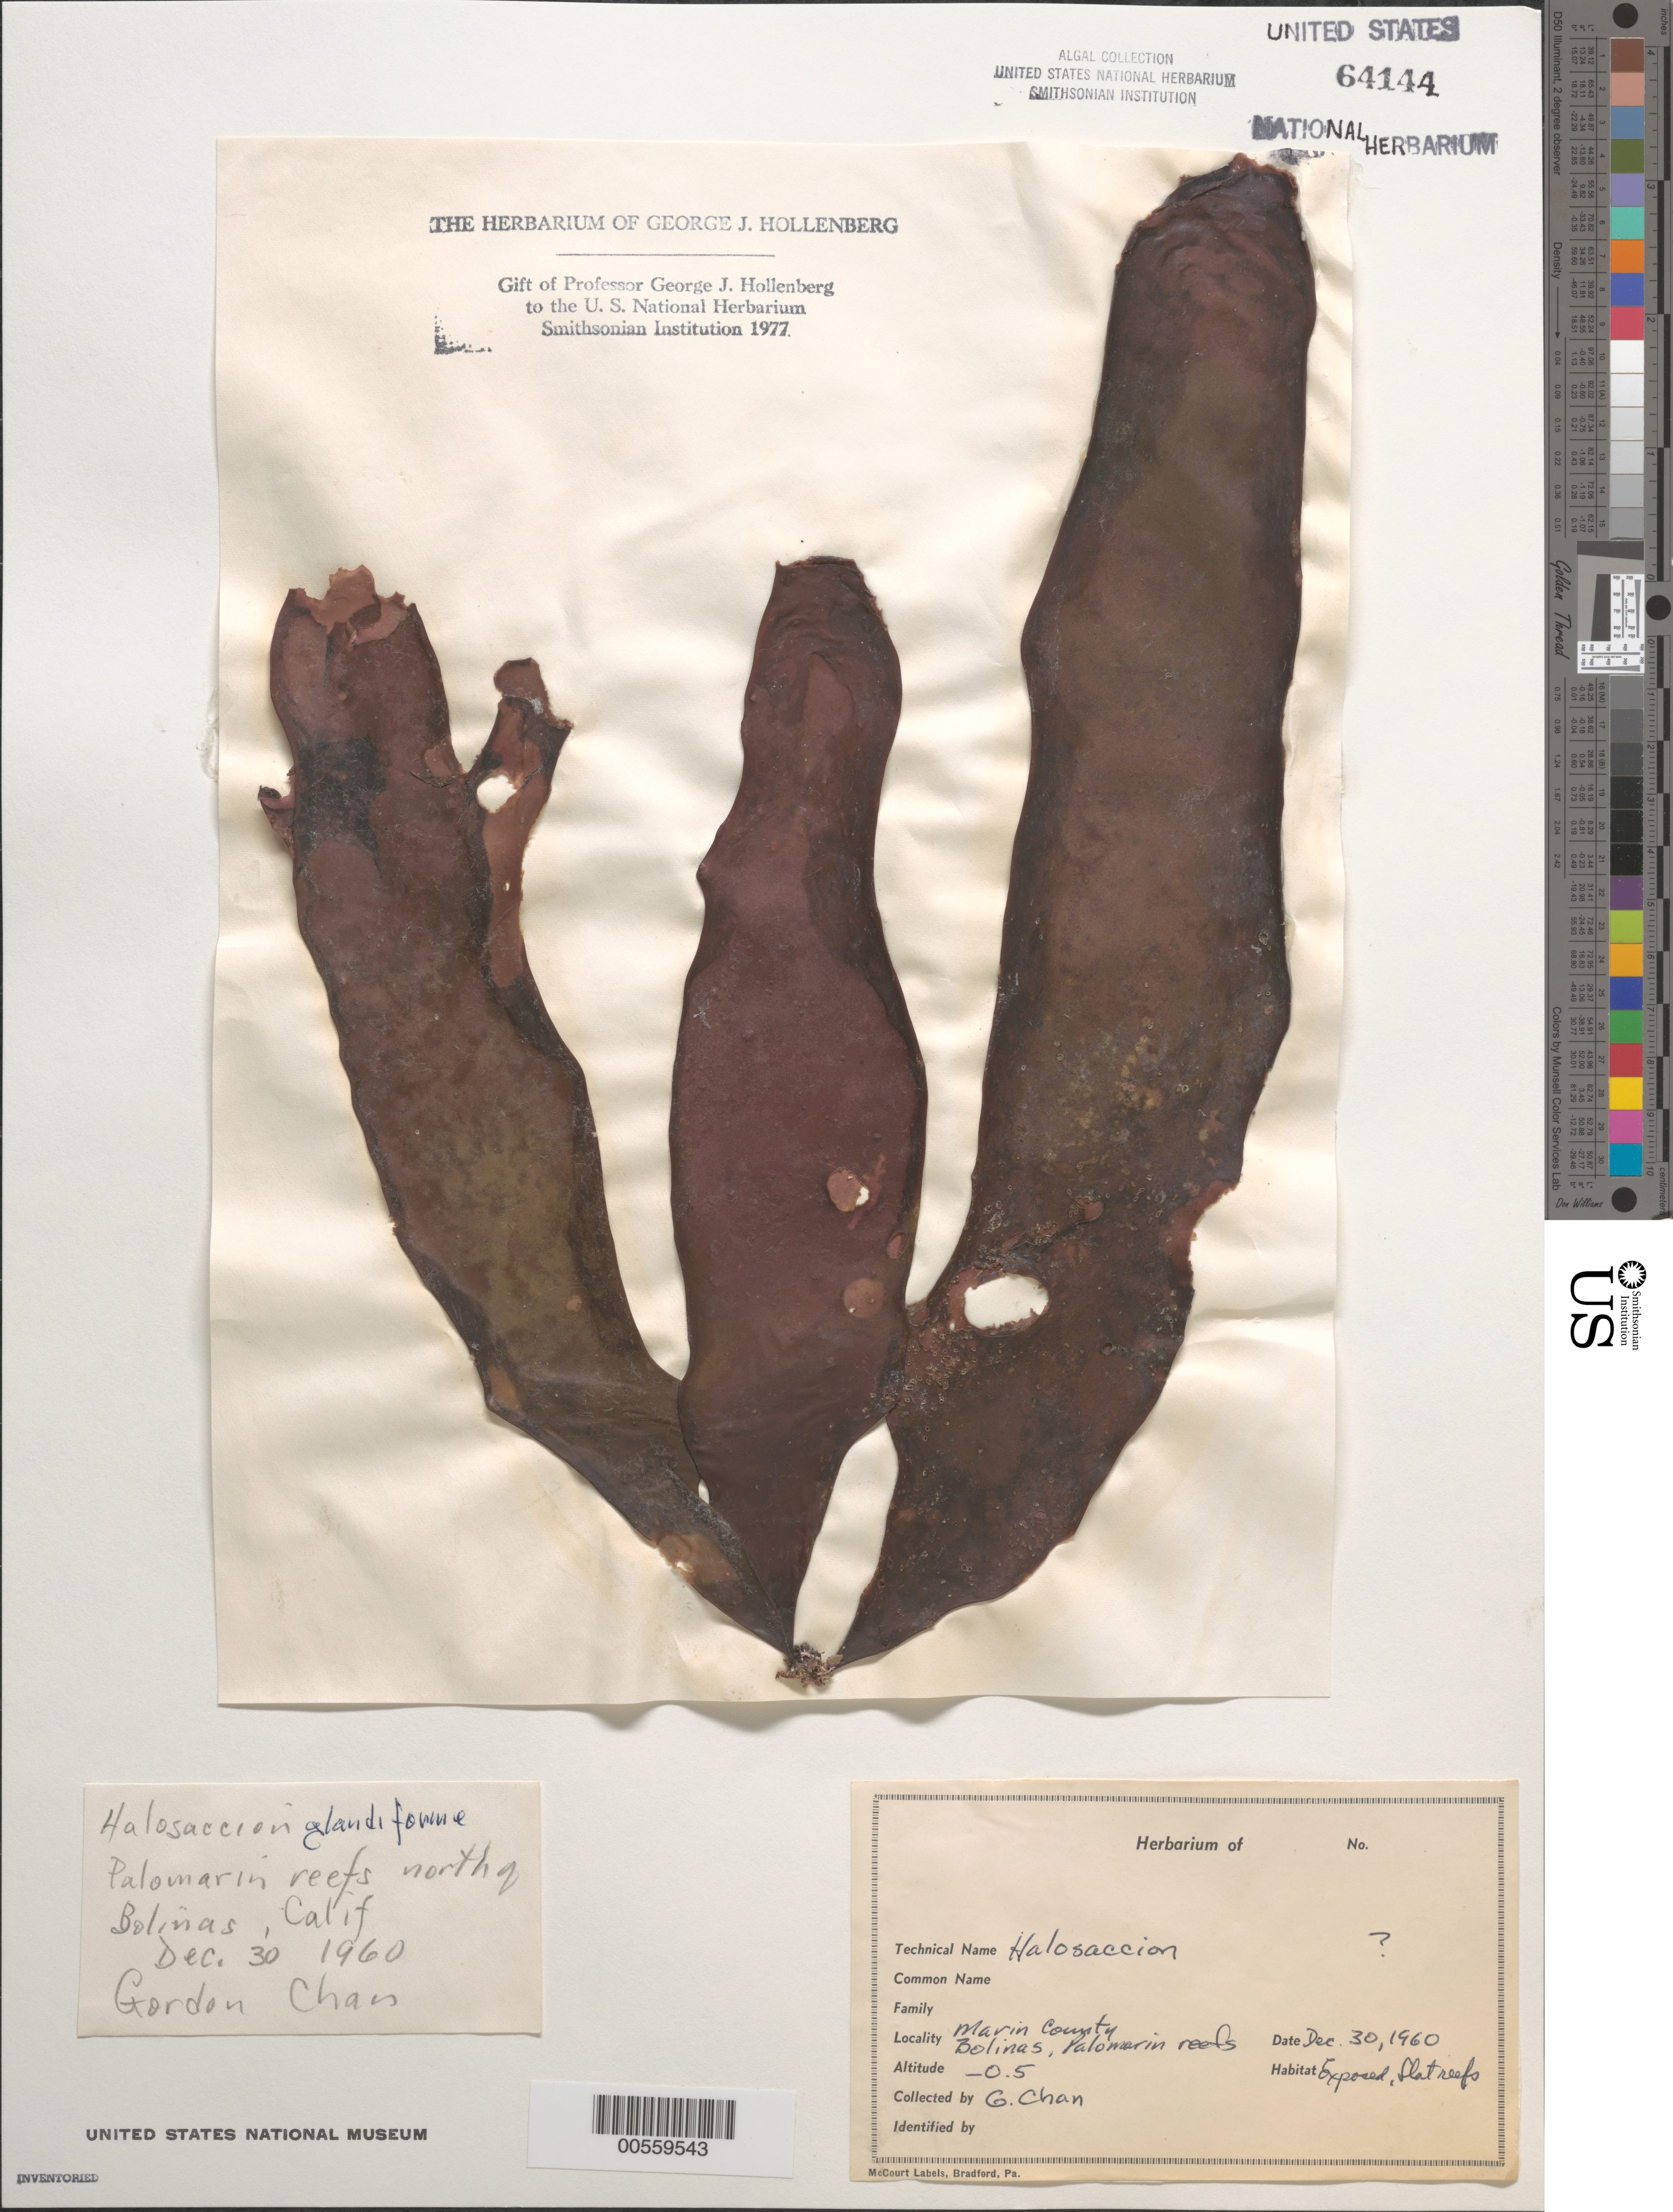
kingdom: Plantae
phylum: Rhodophyta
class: Florideophyceae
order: Palmariales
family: Palmariaceae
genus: Halosaccion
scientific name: Halosaccion glandiforme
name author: (S.G. Gmel.) Rupr.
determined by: Hollenberg, George J.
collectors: G. Chan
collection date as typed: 30 Dec 1960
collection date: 1960-12-30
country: United States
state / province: California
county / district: Marin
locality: Palomarin Reefs north of Bolinas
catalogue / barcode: US 64144